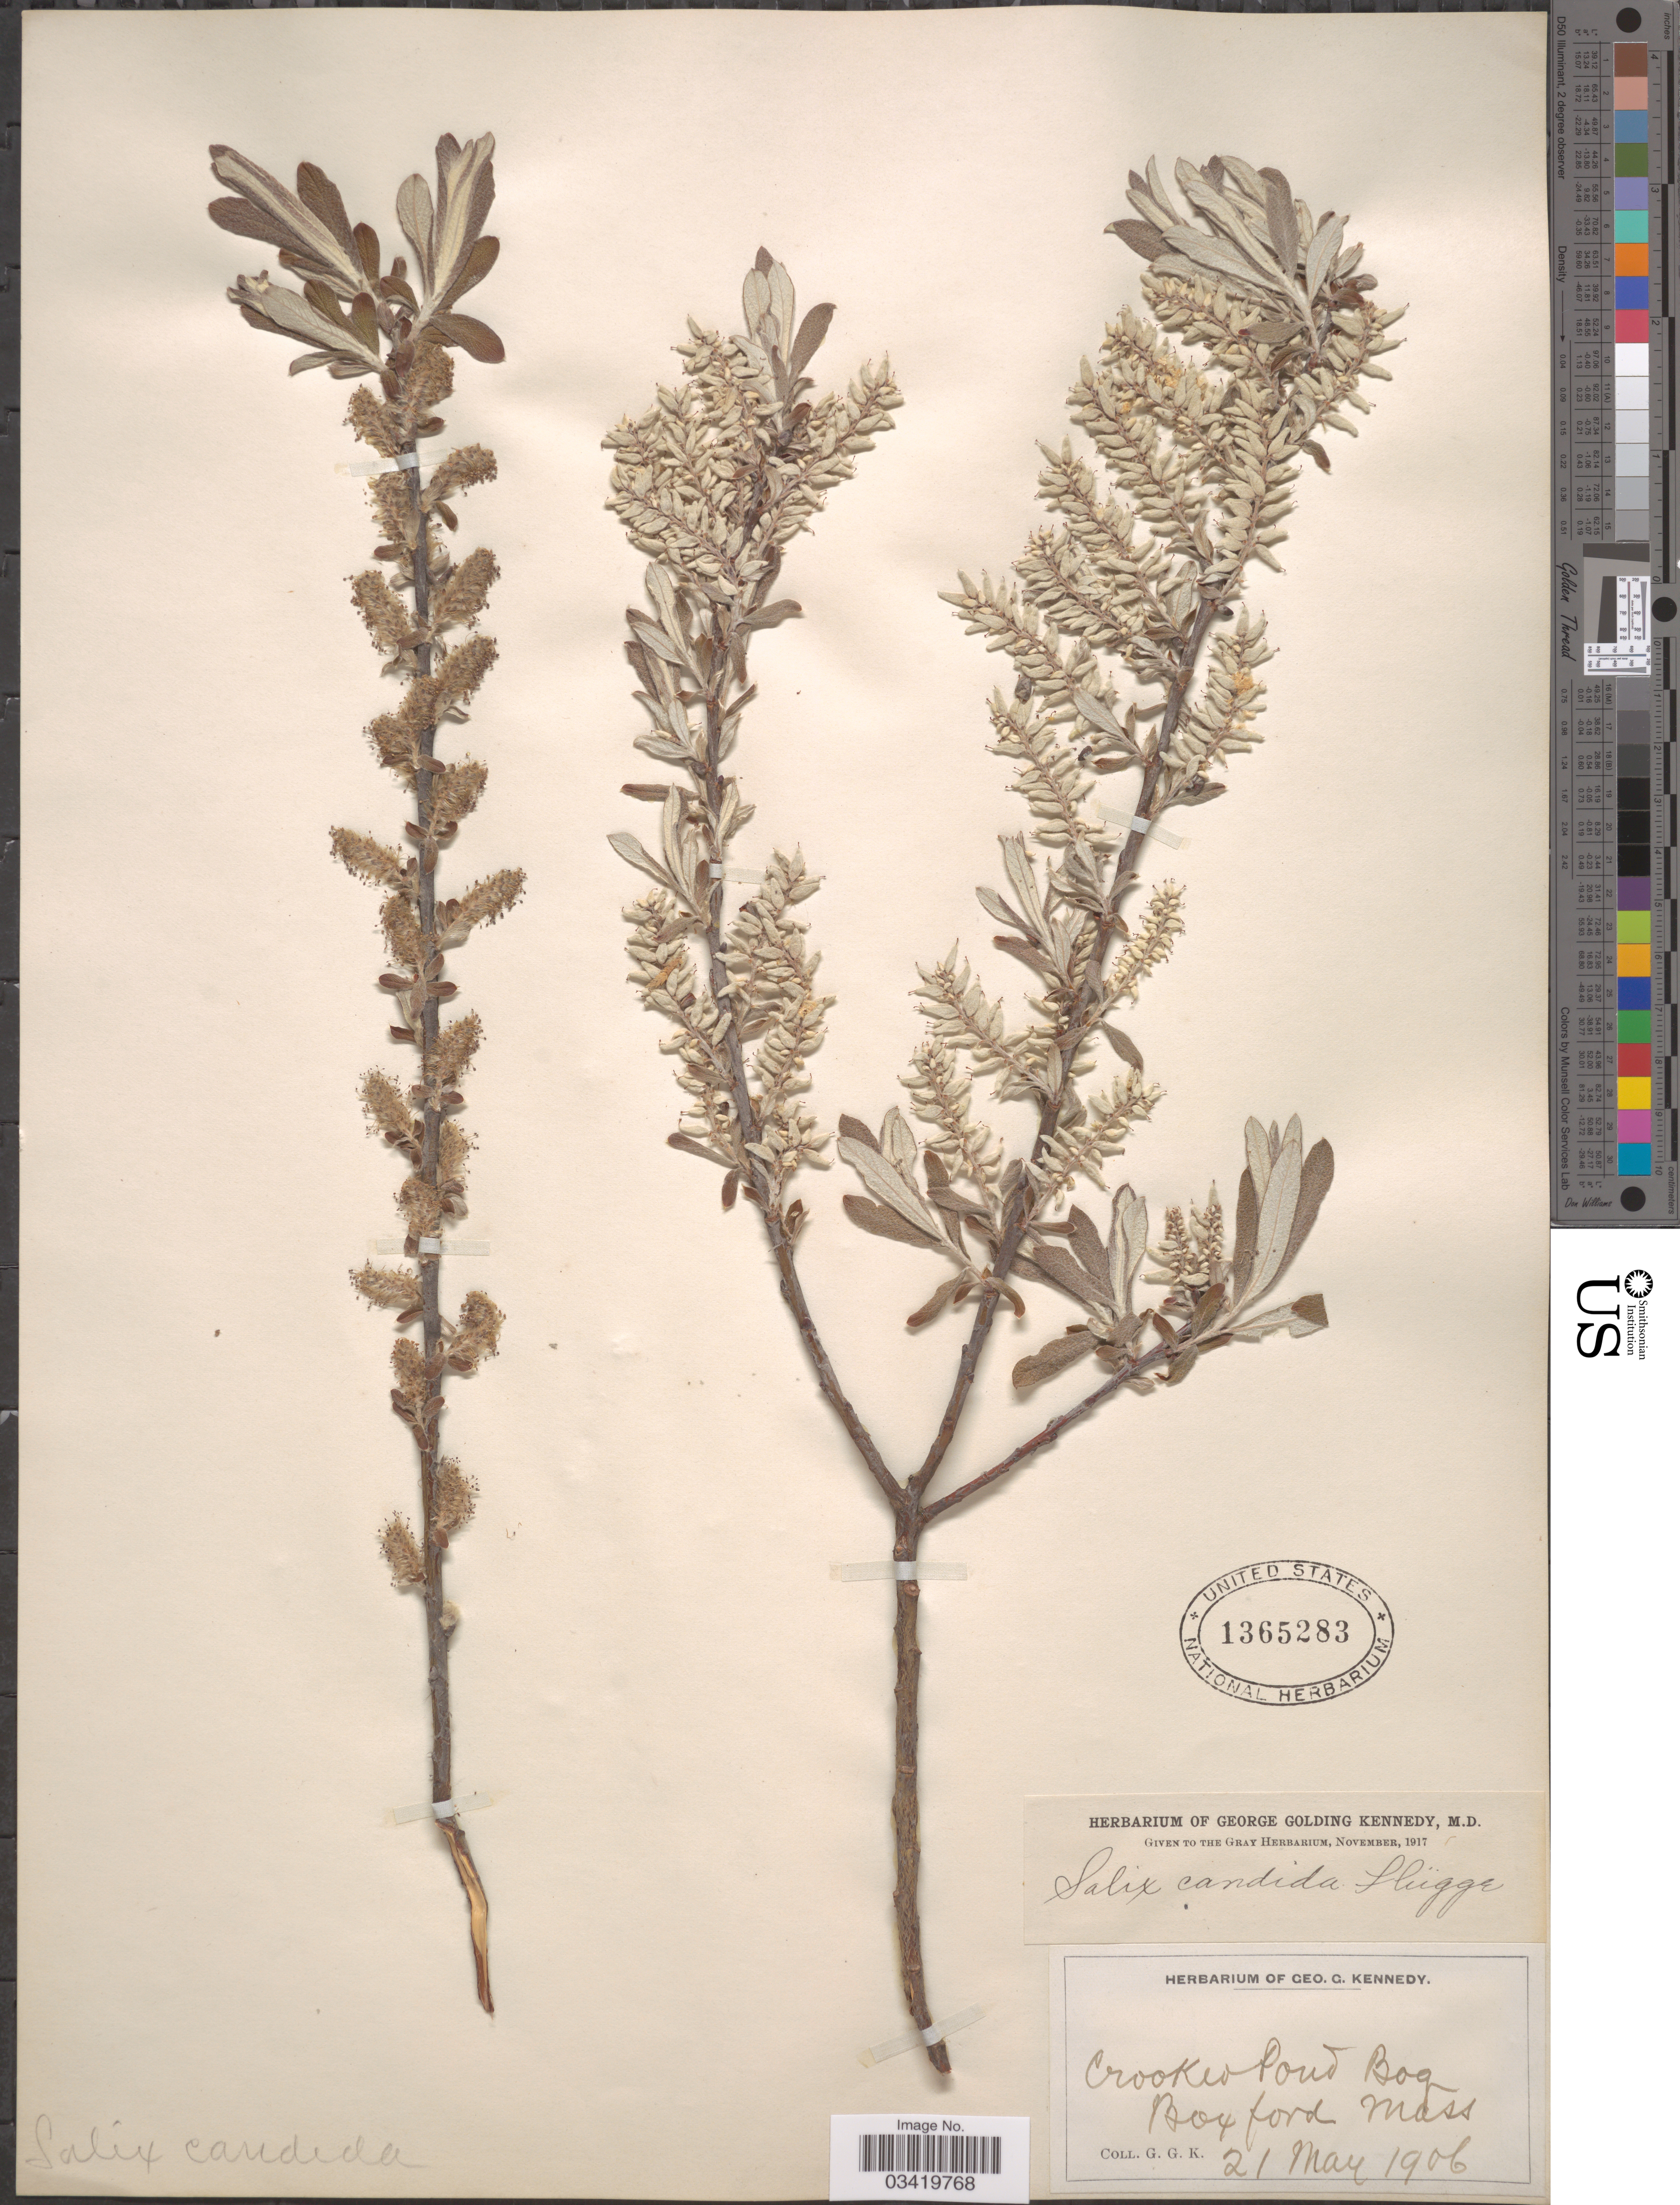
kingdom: Plantae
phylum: Tracheophyta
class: Magnoliopsida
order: Malpighiales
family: Salicaceae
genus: Salix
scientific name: Salix candida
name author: Flüggé ex Willd.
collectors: G. Kennedy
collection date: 1906-05-21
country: United States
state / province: Massachusetts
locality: Crooked Pond Bog. Boxford.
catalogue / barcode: US 1365283